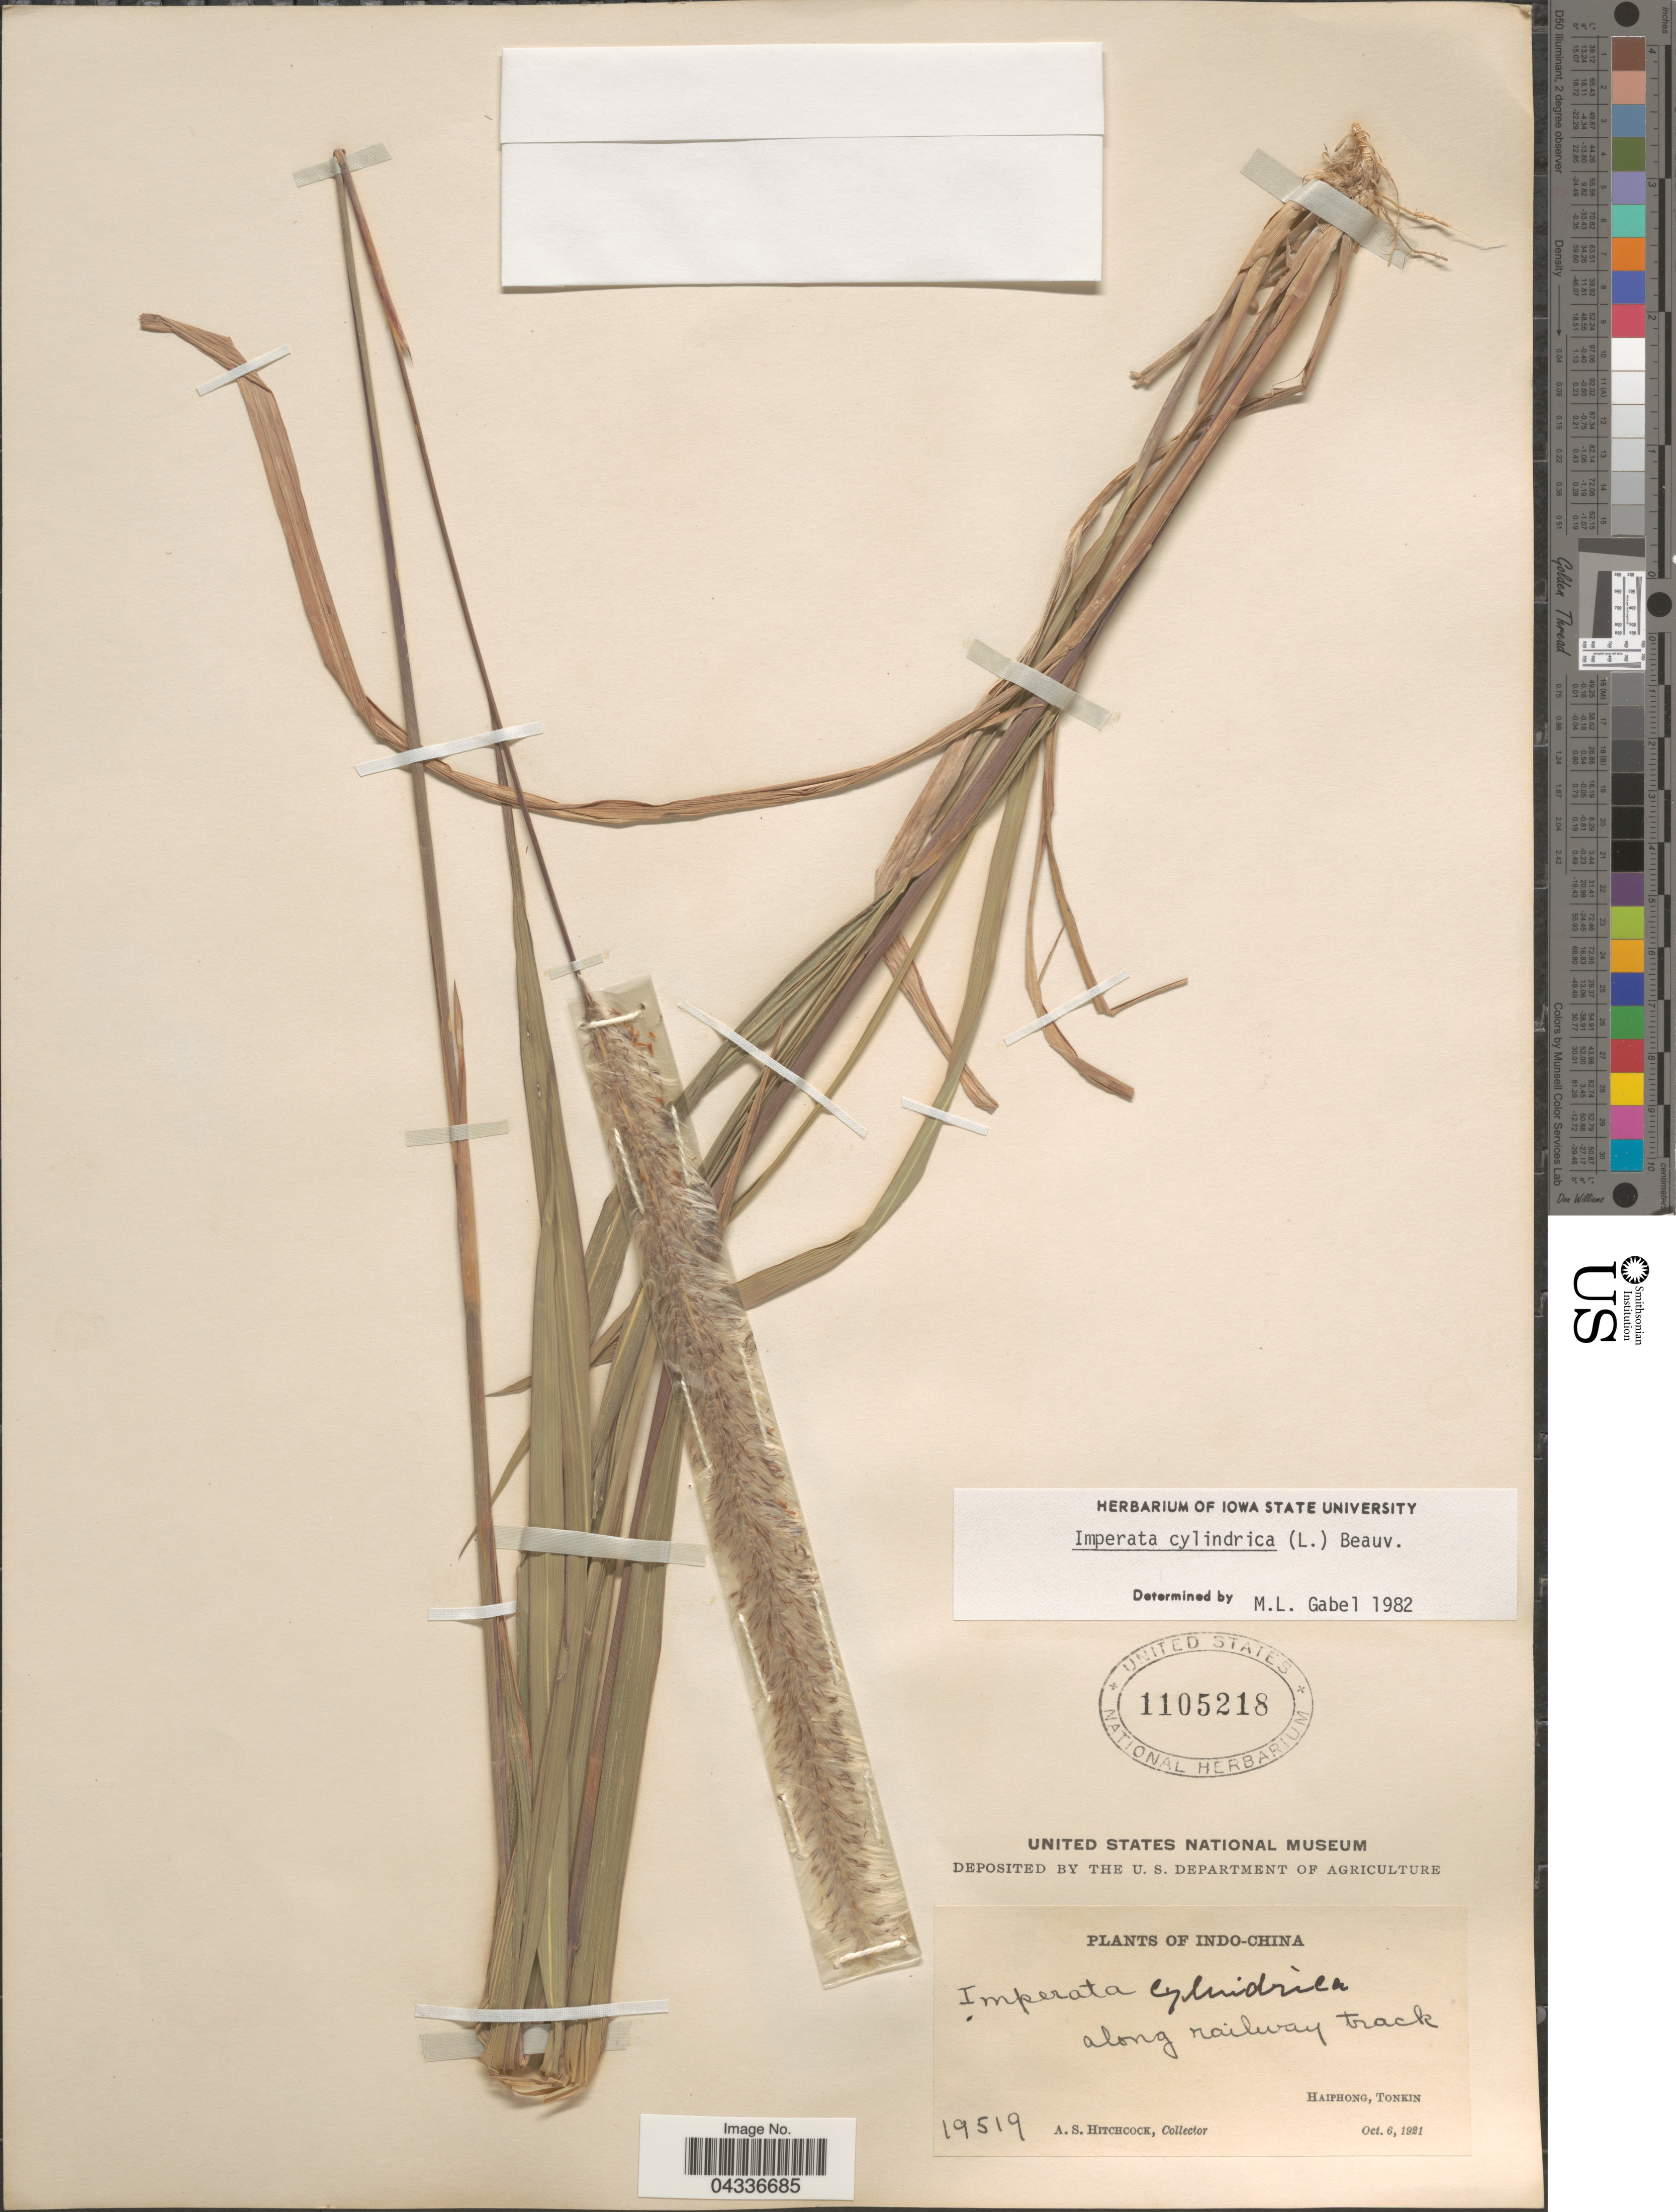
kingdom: Plantae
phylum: Tracheophyta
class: Liliopsida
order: Poales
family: Poaceae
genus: Imperata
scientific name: Imperata cylindrica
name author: (L.) P. Beauv.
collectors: A. S. Hitchcock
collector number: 19519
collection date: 1921-10-06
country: Vietnam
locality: Indo-China. Along railway track. Haiphong, Tonkin.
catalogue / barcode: US 1105218